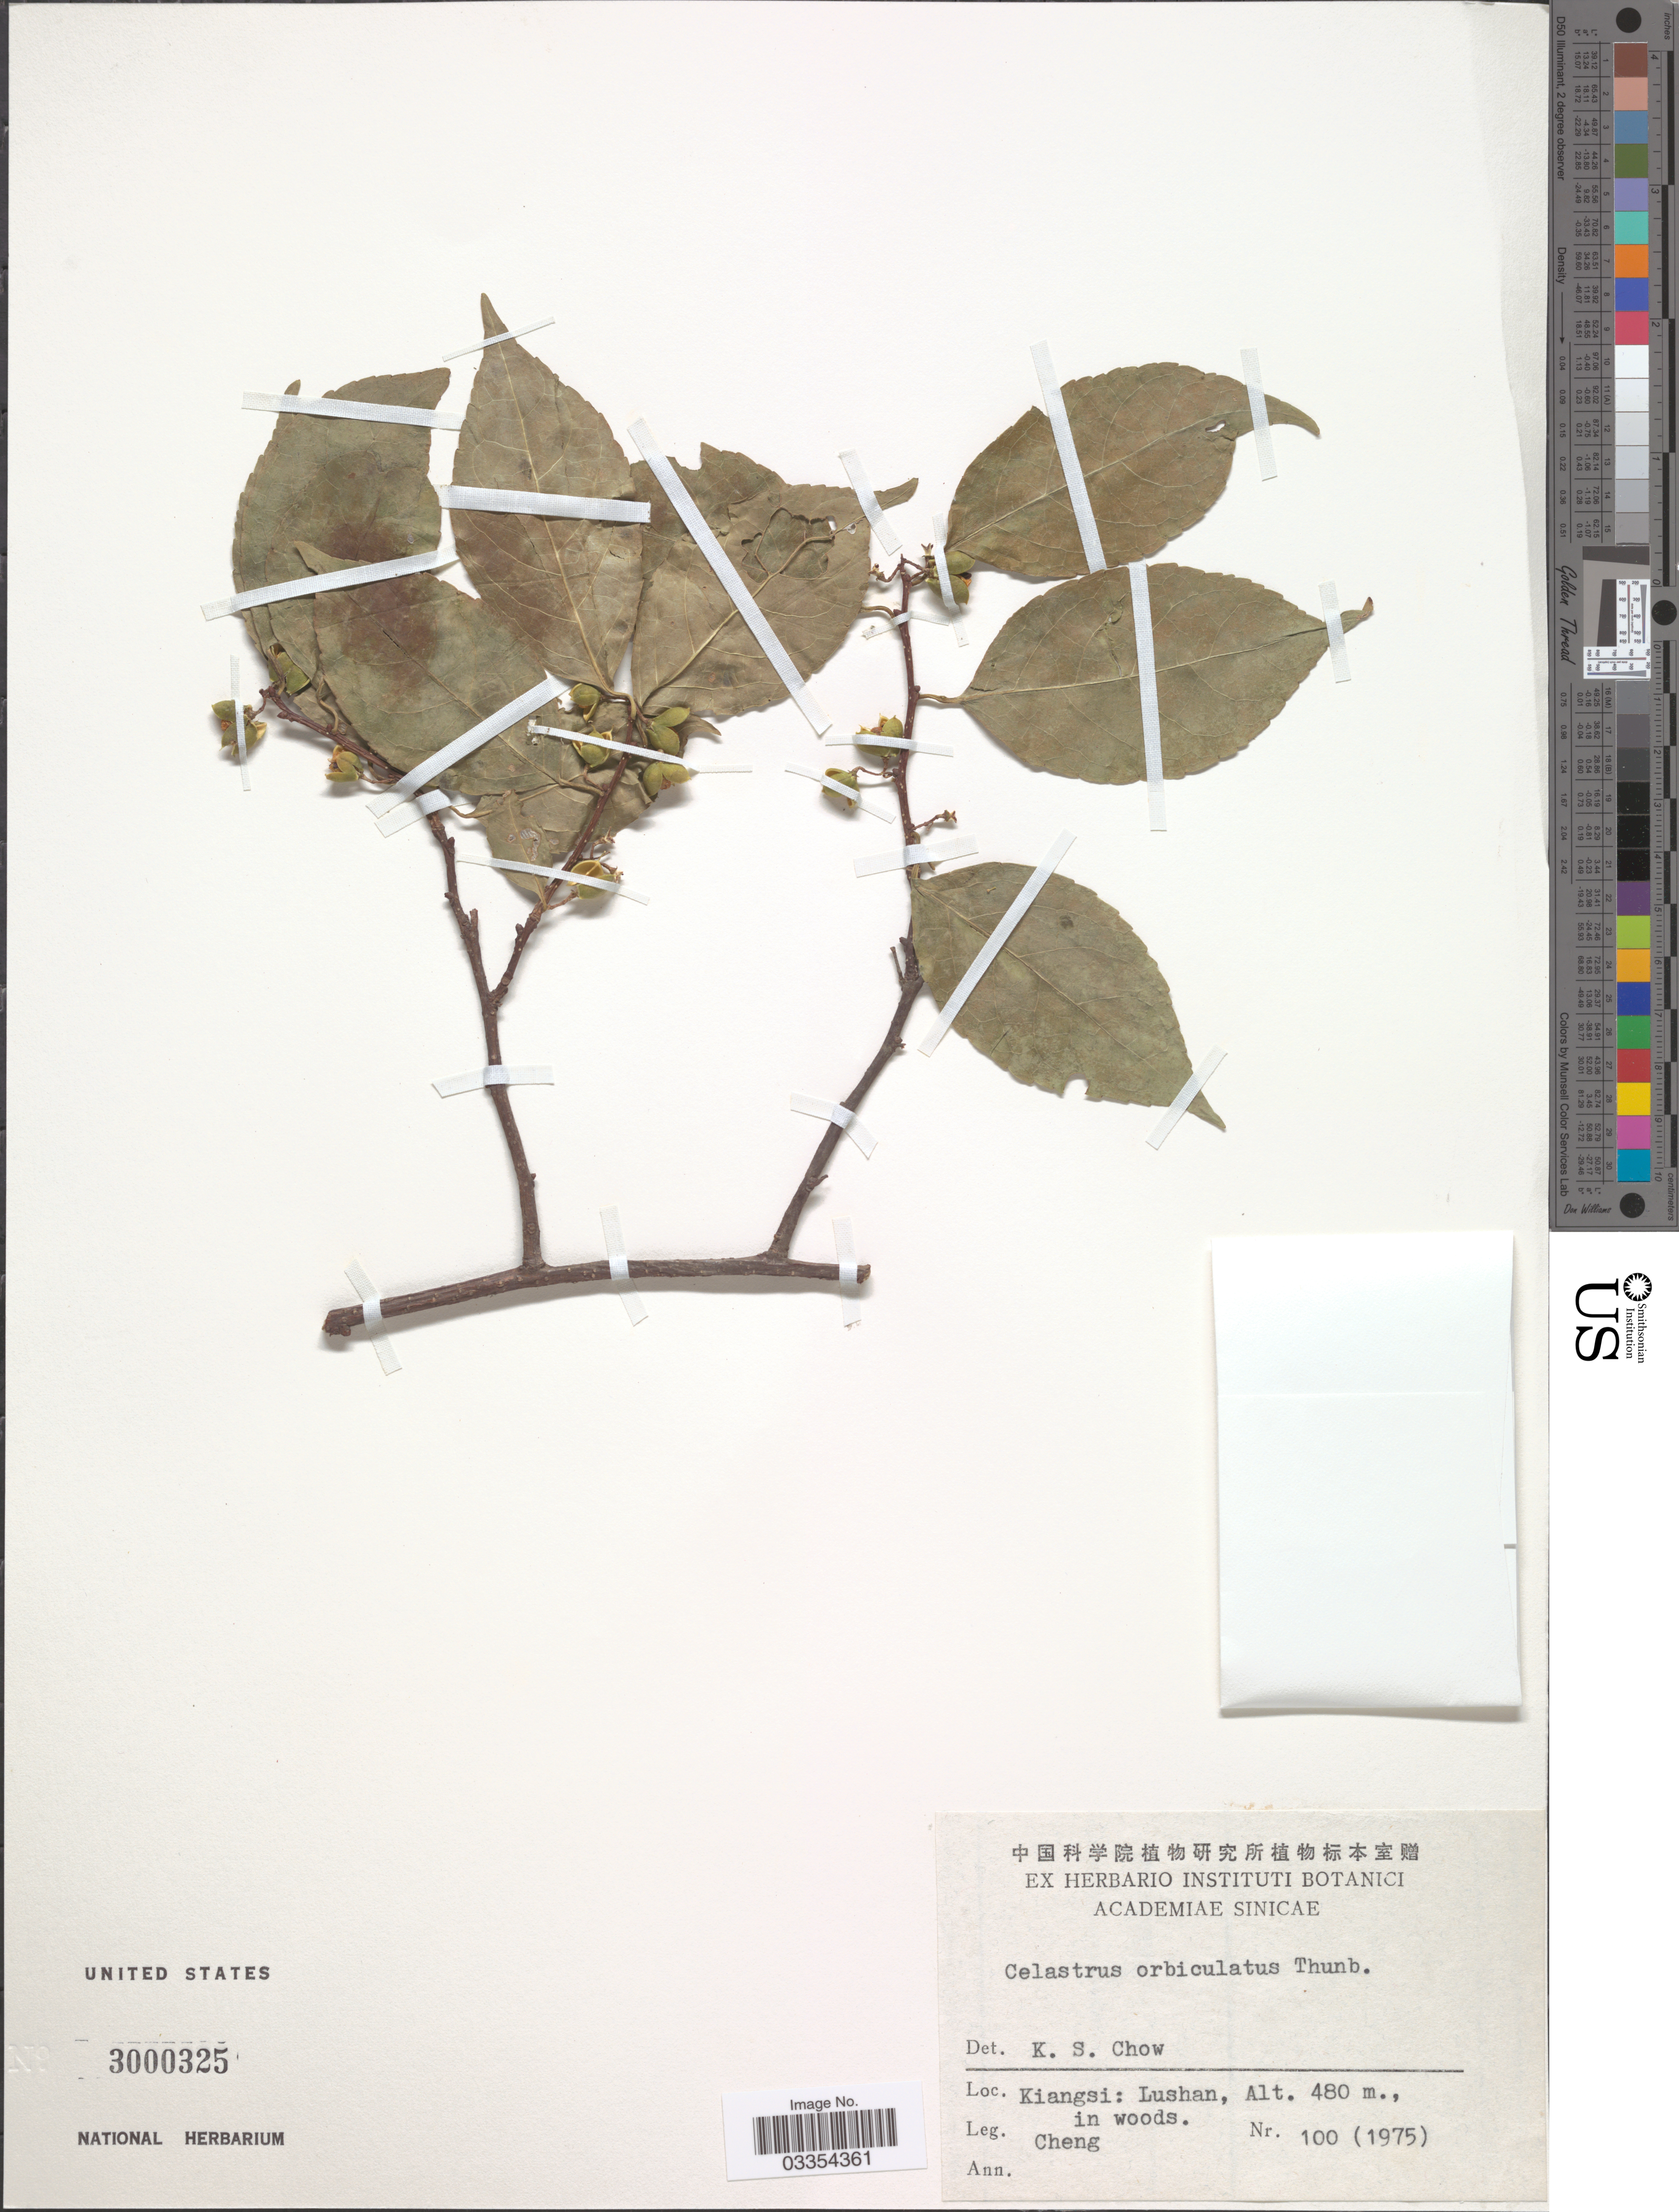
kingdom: Plantae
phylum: Tracheophyta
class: Magnoliopsida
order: Celastrales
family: Celastraceae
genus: Celastrus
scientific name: Celastrus orbiculatus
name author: Thunb.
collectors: -. Cheng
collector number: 100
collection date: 1975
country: China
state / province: Jiangxi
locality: Kiangsi: Lushan.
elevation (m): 480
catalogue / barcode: US 3000325